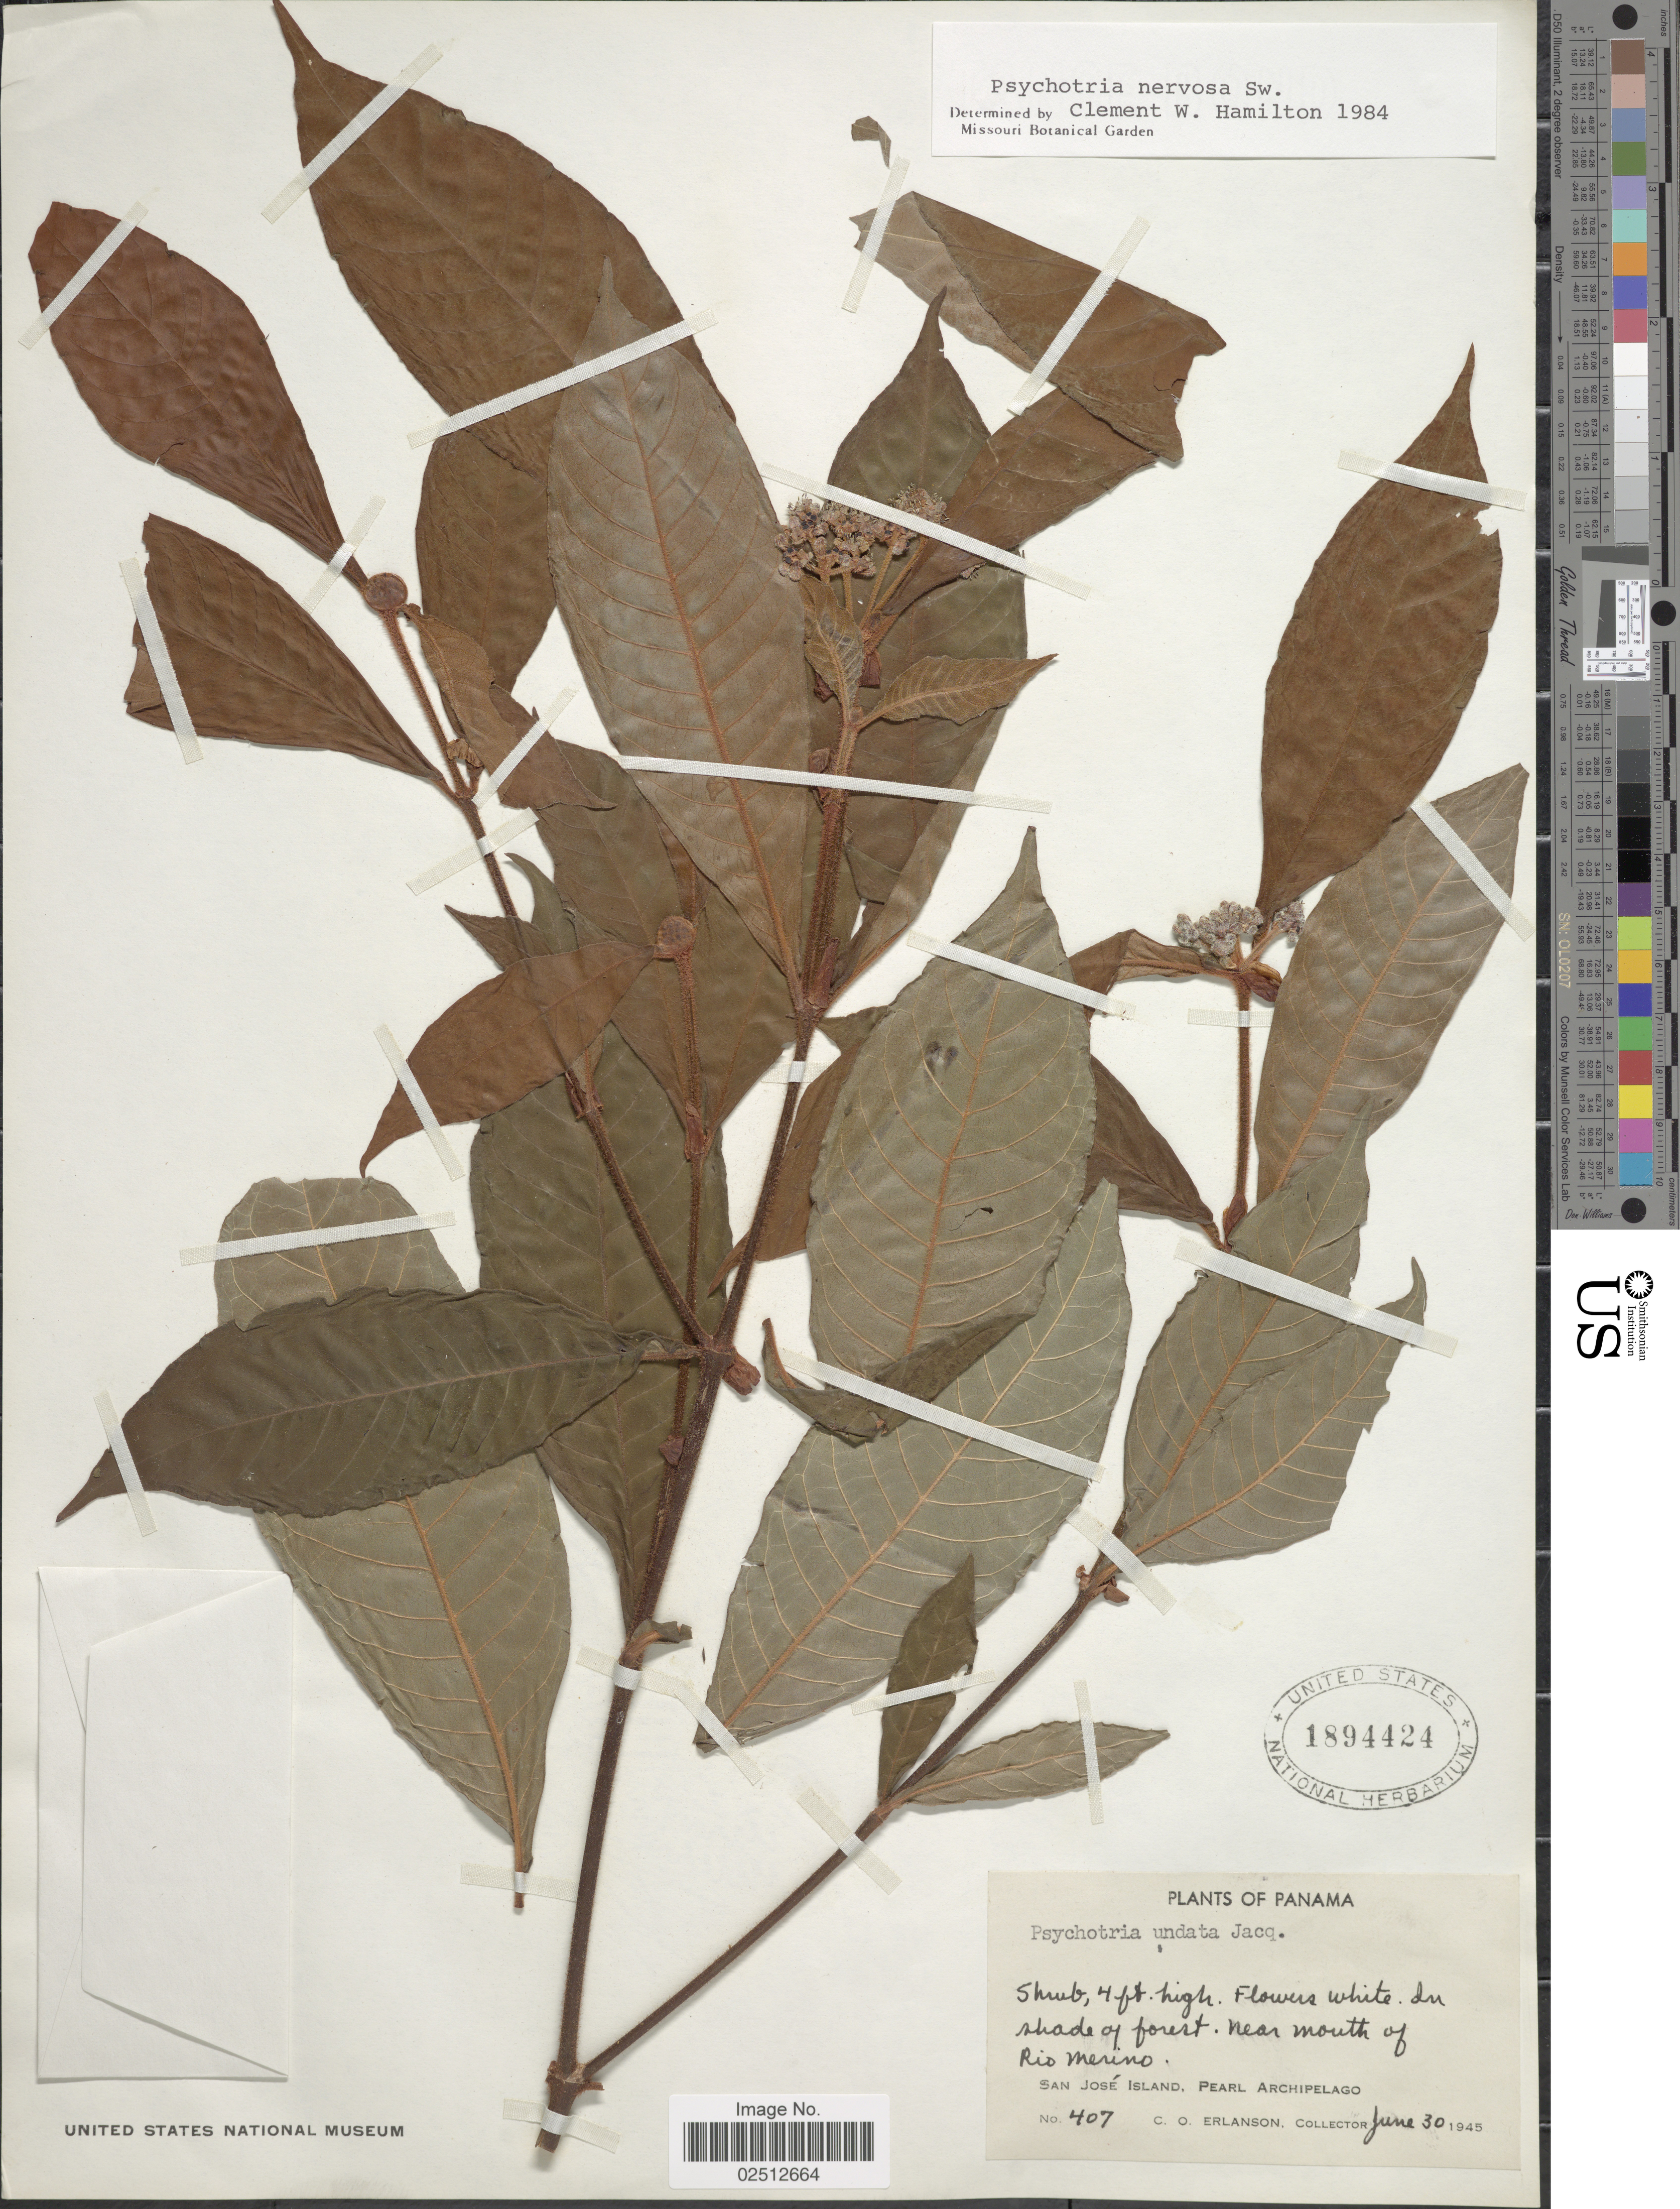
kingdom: Plantae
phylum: Tracheophyta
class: Magnoliopsida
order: Gentianales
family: Rubiaceae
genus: Psychotria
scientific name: Psychotria nervosa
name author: Sw.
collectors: C. O. Erlanson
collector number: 407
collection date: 1945-06-30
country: Panama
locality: Shade of forest. Near mouth of Rio Merino, San Jose Island, Pearl Archipelago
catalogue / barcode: US 1894424